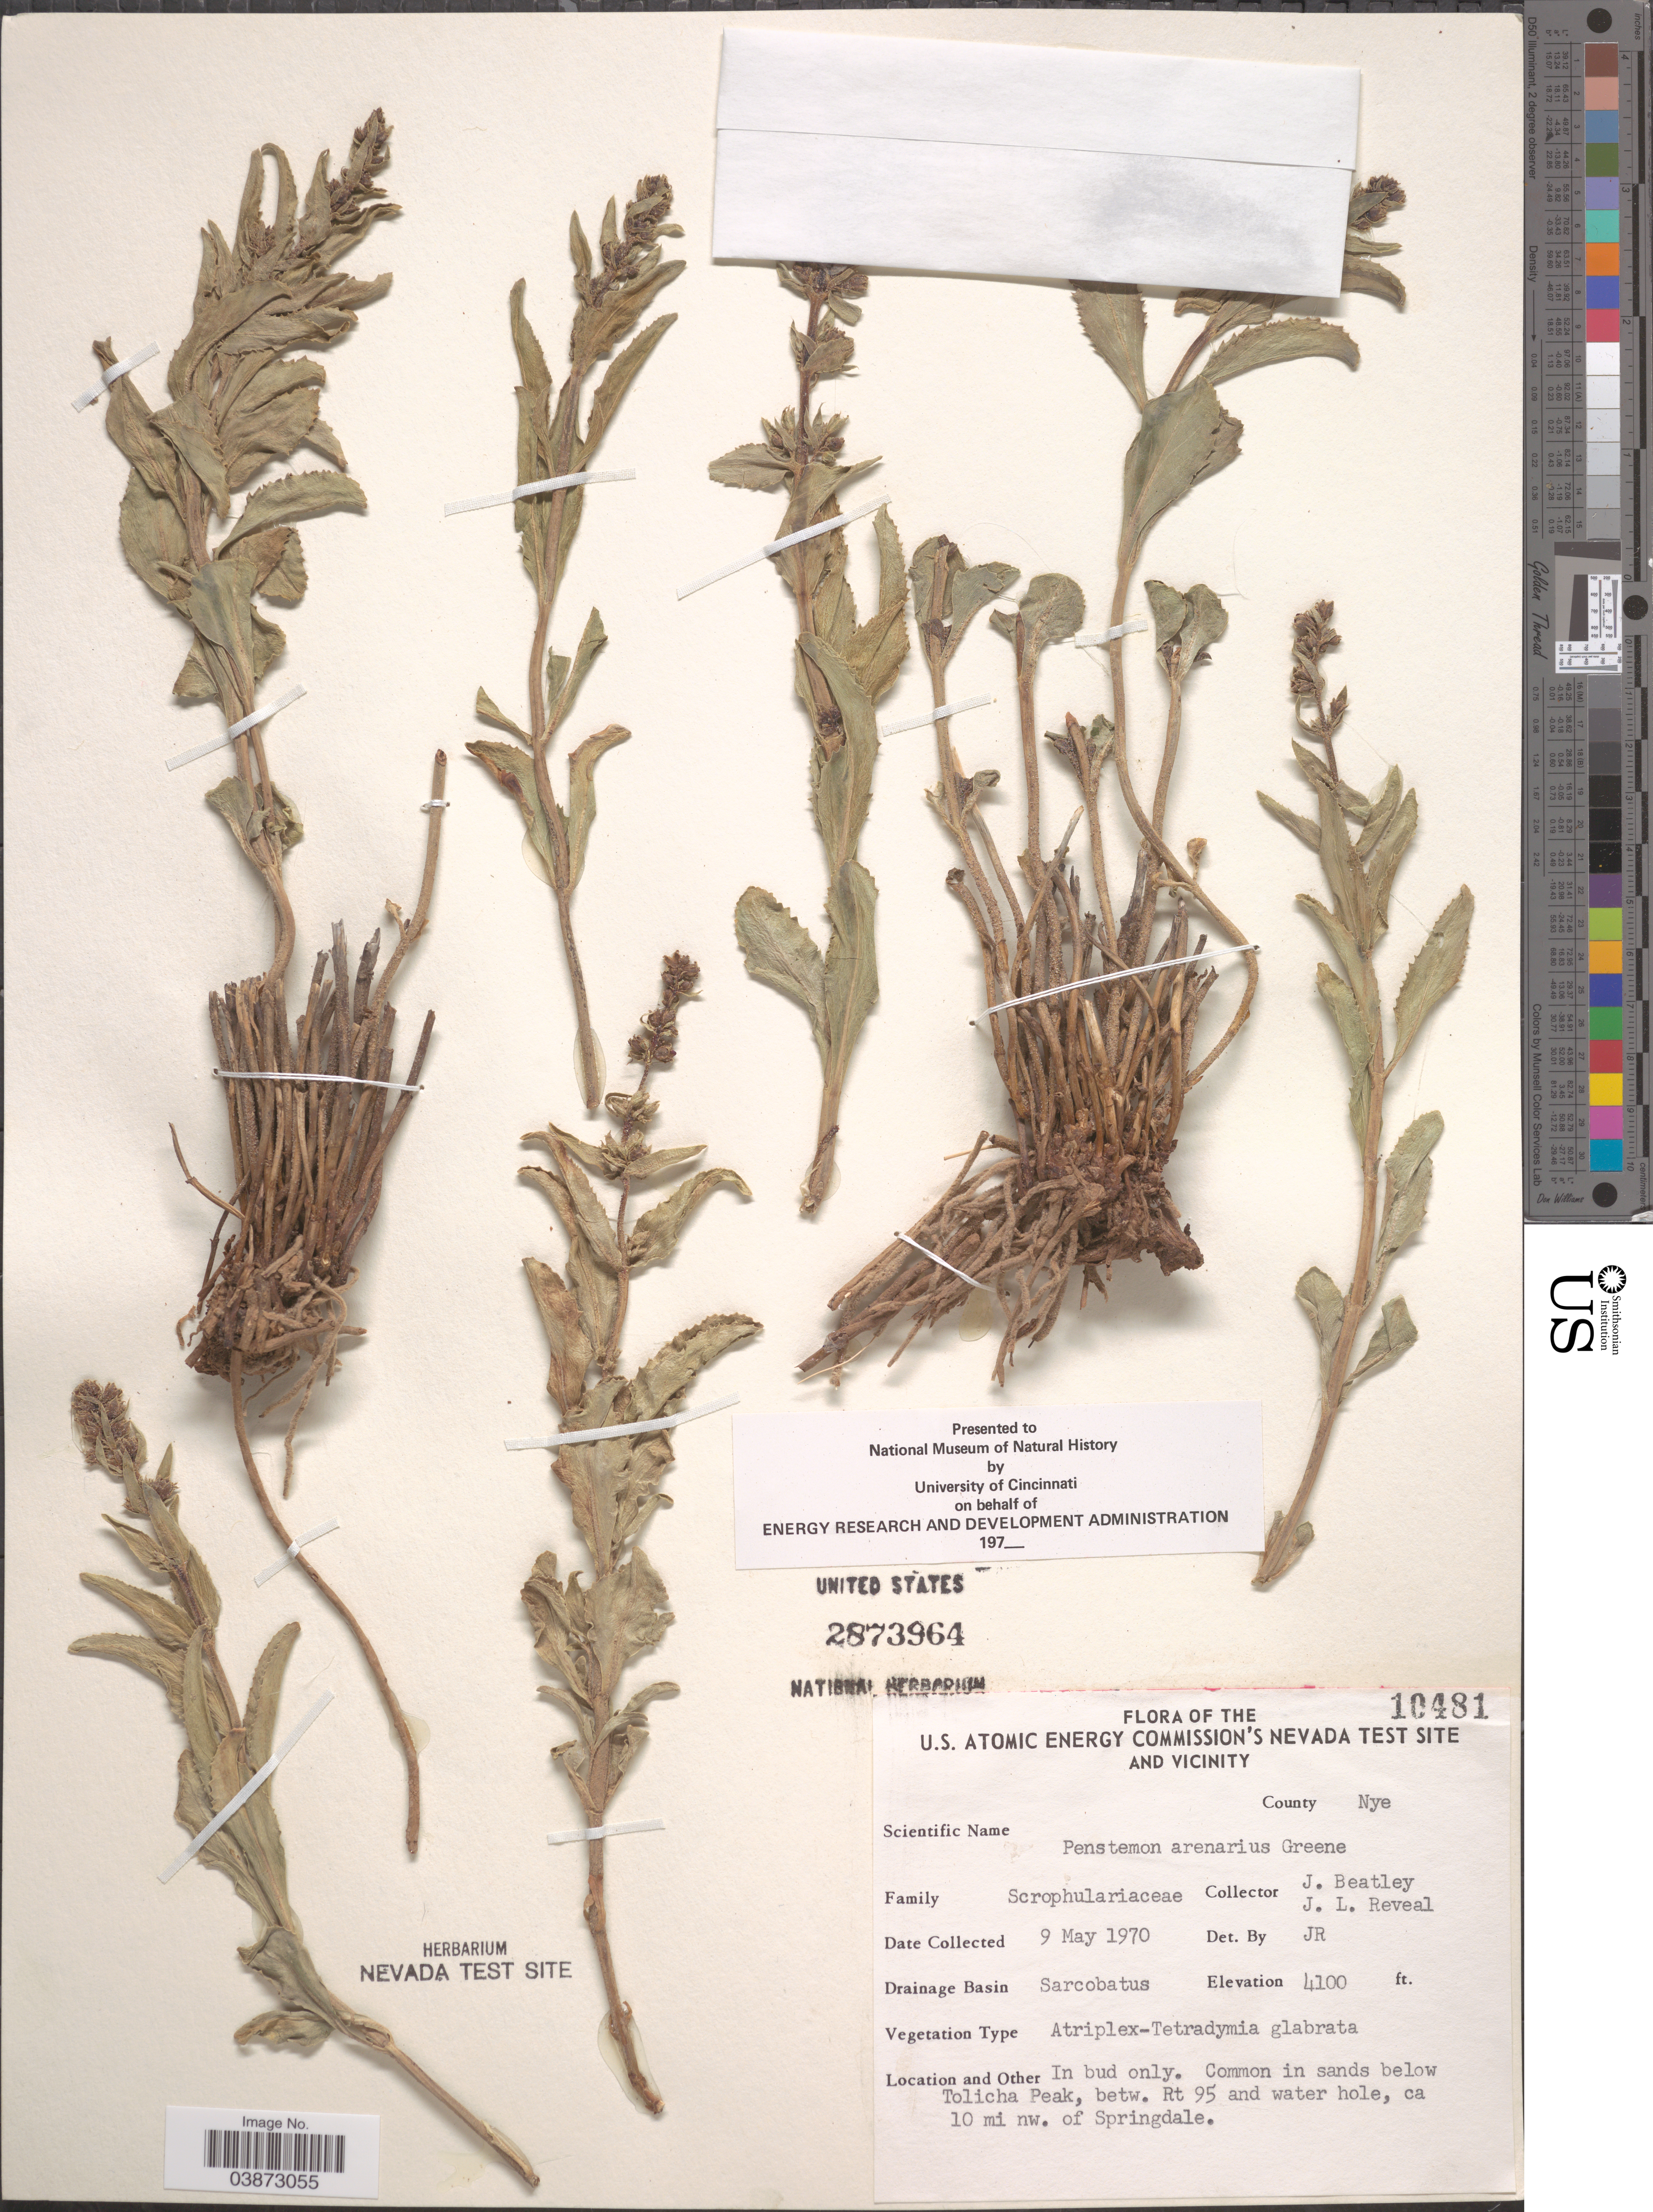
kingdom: Plantae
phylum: Tracheophyta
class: Magnoliopsida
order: Lamiales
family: Plantaginaceae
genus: Penstemon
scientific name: Penstemon arenarius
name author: Greene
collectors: J. C. Beatley & J. L. Reveal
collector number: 10481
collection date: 1970-05-09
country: United States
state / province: Nevada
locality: U.S. Atomic Energy Commission's Nevada Test Site and Vicinity. County Nye. Drainage Basin Sarcobatus. In bud only. Common in sands below Tolicha Peak, betw. Rt 95 and water hole, ca 10 mi nw. of Springdale.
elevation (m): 1250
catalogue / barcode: US 2873964